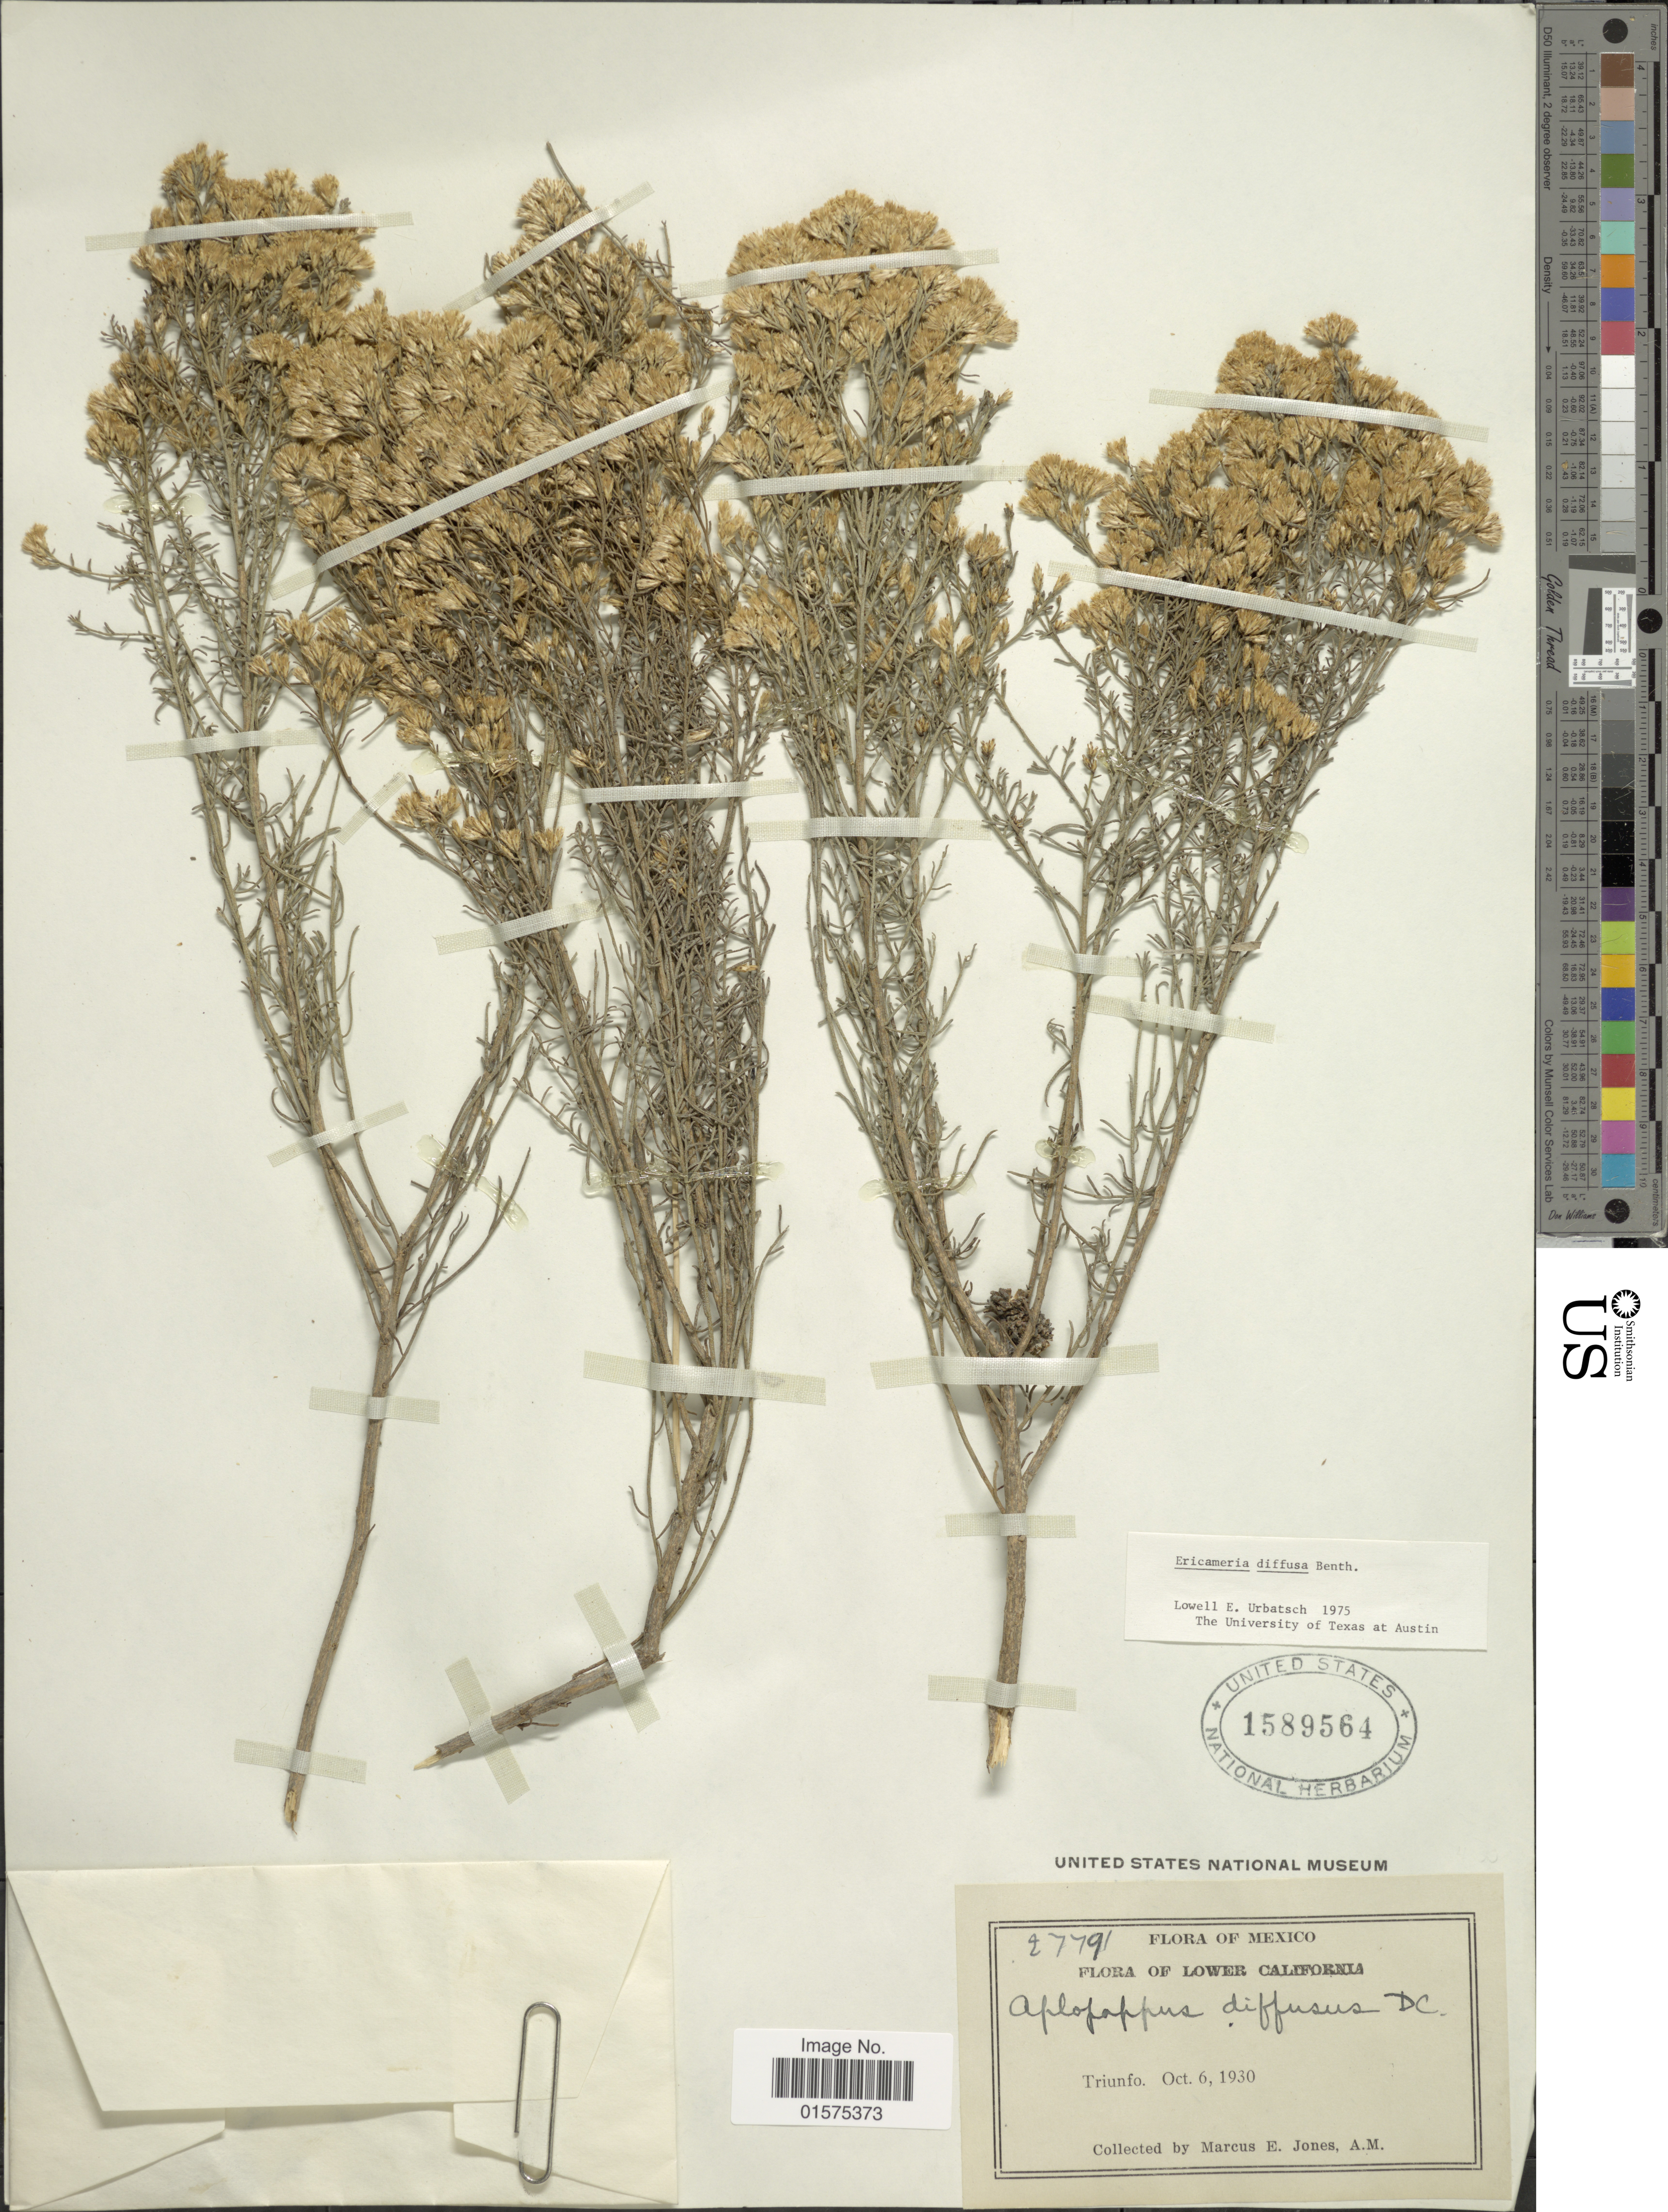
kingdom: Plantae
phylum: Tracheophyta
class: Magnoliopsida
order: Asterales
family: Asteraceae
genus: Xylothamia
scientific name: Xylothamia diffusa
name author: (Benth.) G.L. Nesom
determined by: Urbatsch, Lowell E., Curator (LSU), Louisiana State University (UNITED STATES)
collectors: M. E. Jones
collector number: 27791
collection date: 1930-10-06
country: Mexico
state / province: Baja California Sur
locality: Lower California. Triunfo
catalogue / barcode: US 1589564